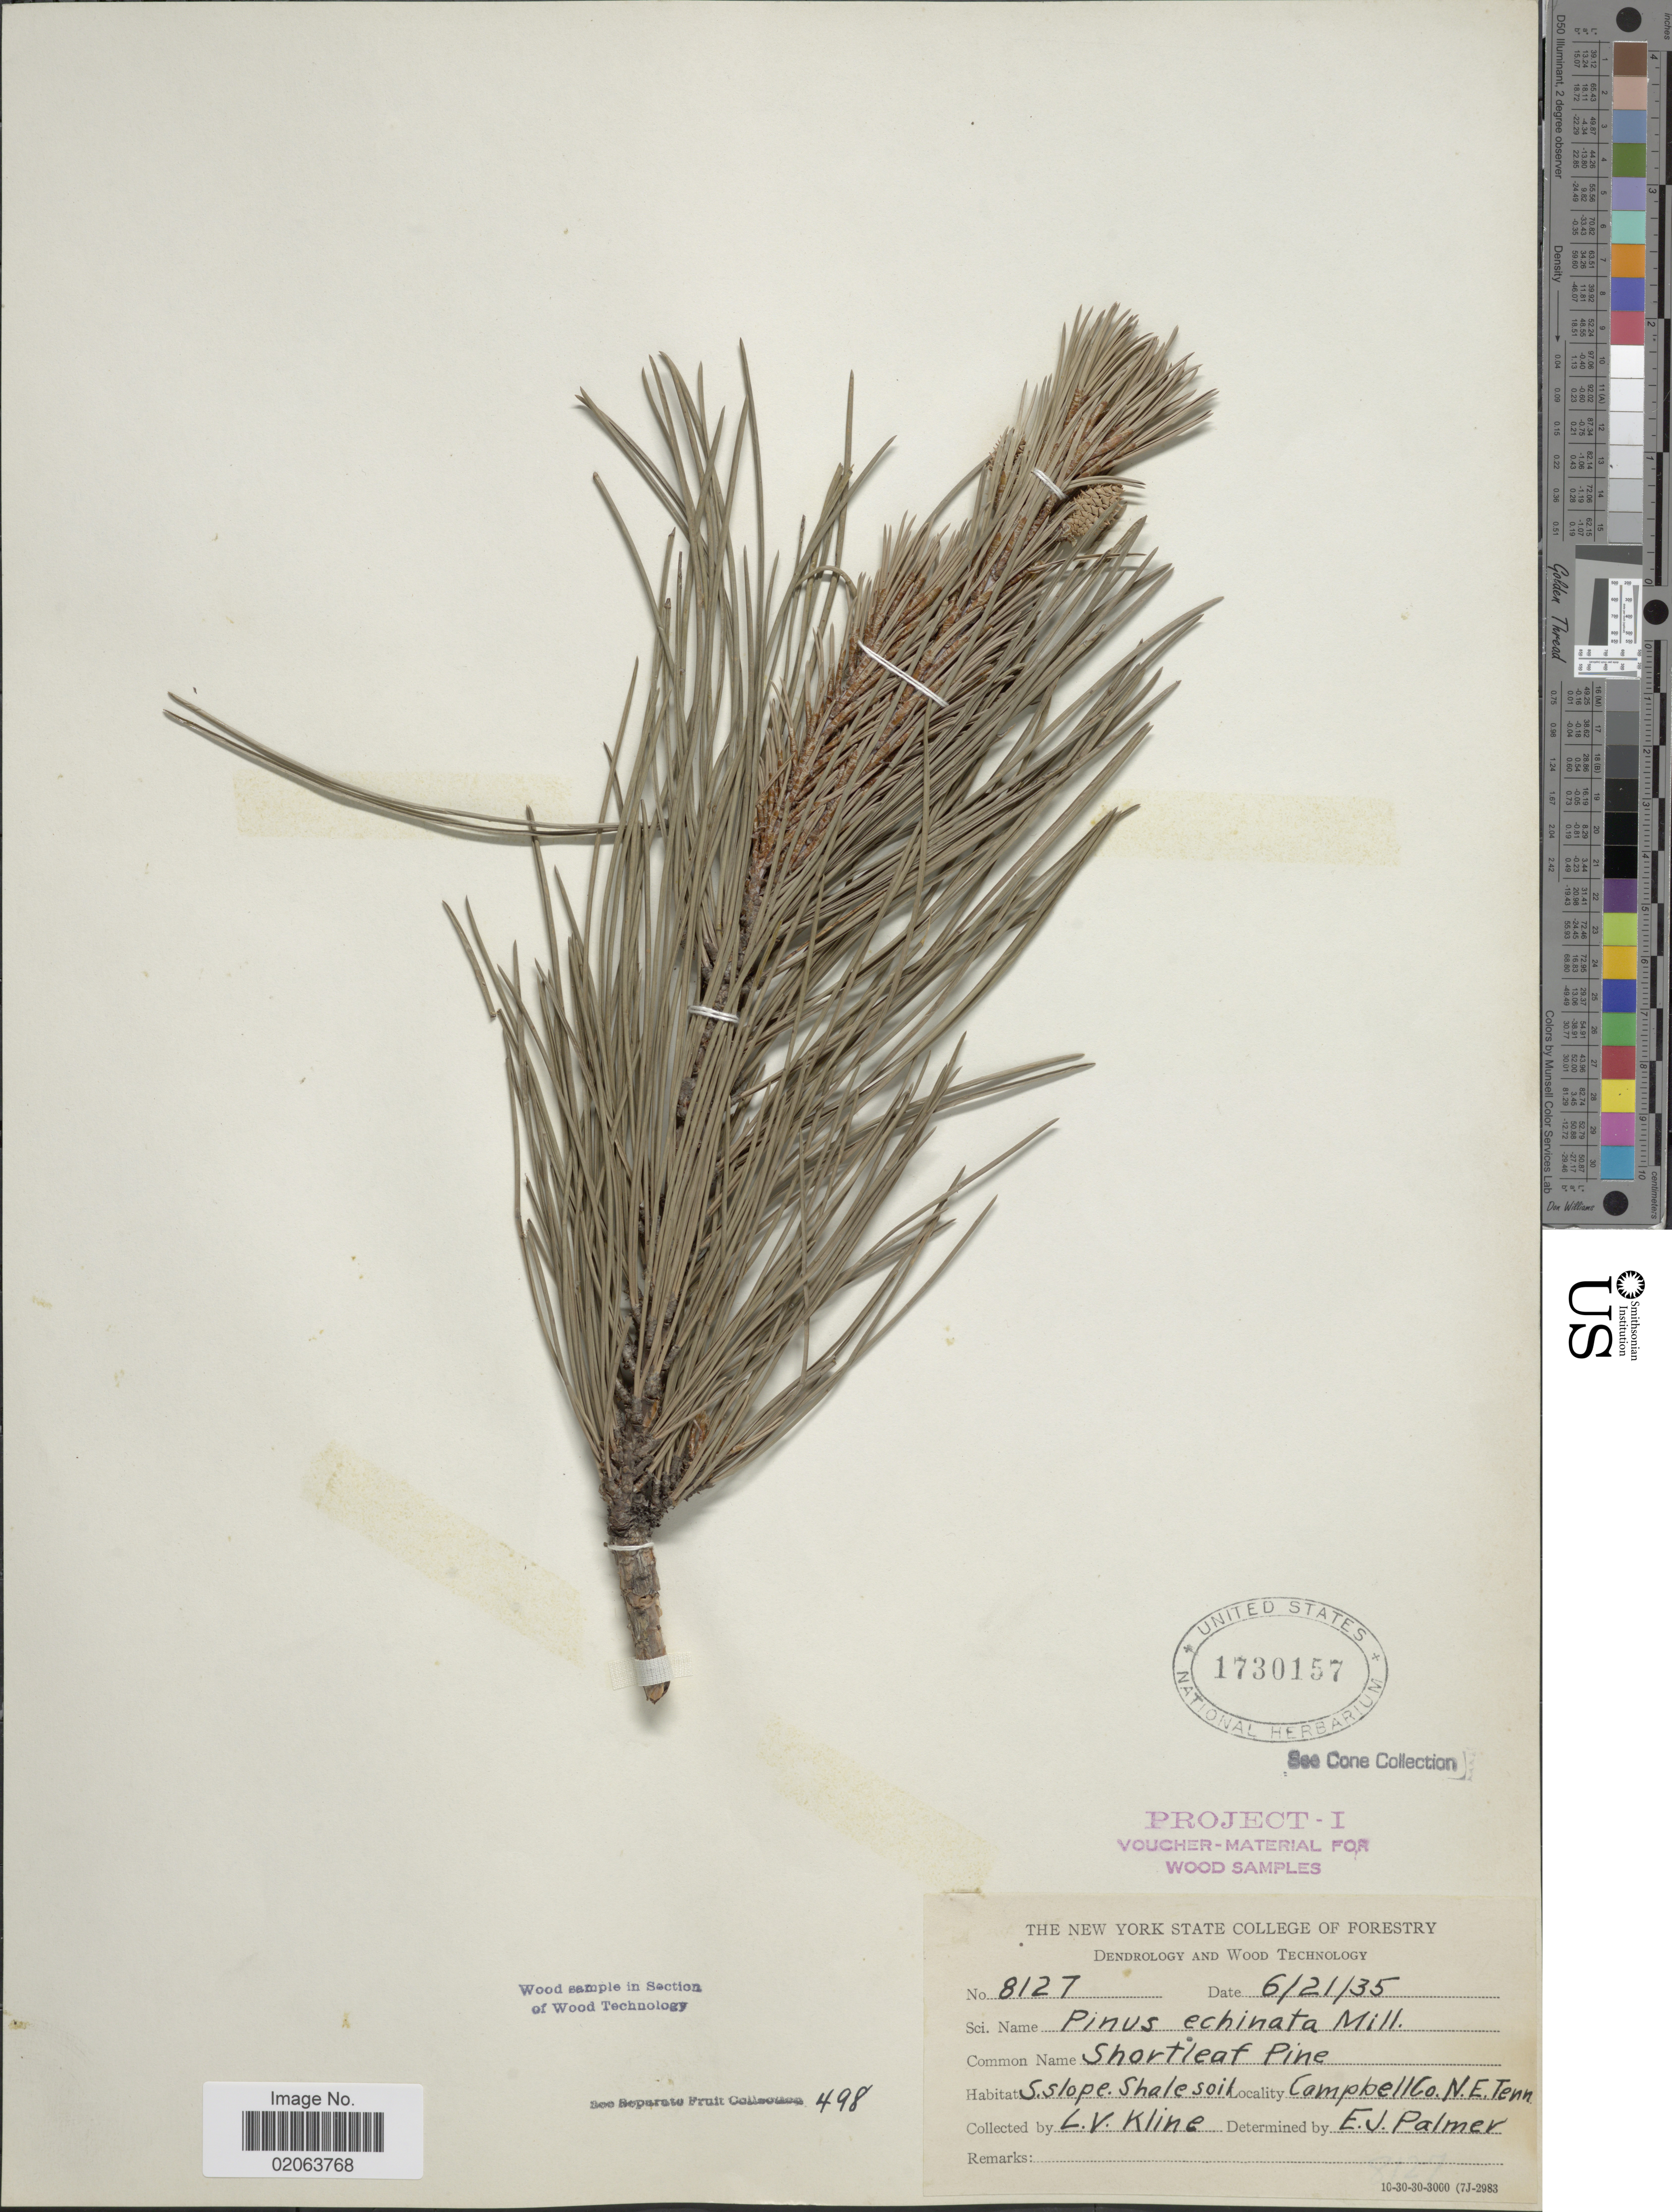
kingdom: Plantae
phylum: Tracheophyta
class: Pinopsida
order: Pinales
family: Pinaceae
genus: Pinus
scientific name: Pinus echinata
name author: Mill.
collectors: L. Kline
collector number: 8127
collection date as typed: Transcribed d/m/y: 21/6/35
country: United States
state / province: Tennessee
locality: Campbell Co. N.E. Tenn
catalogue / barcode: US 1730157